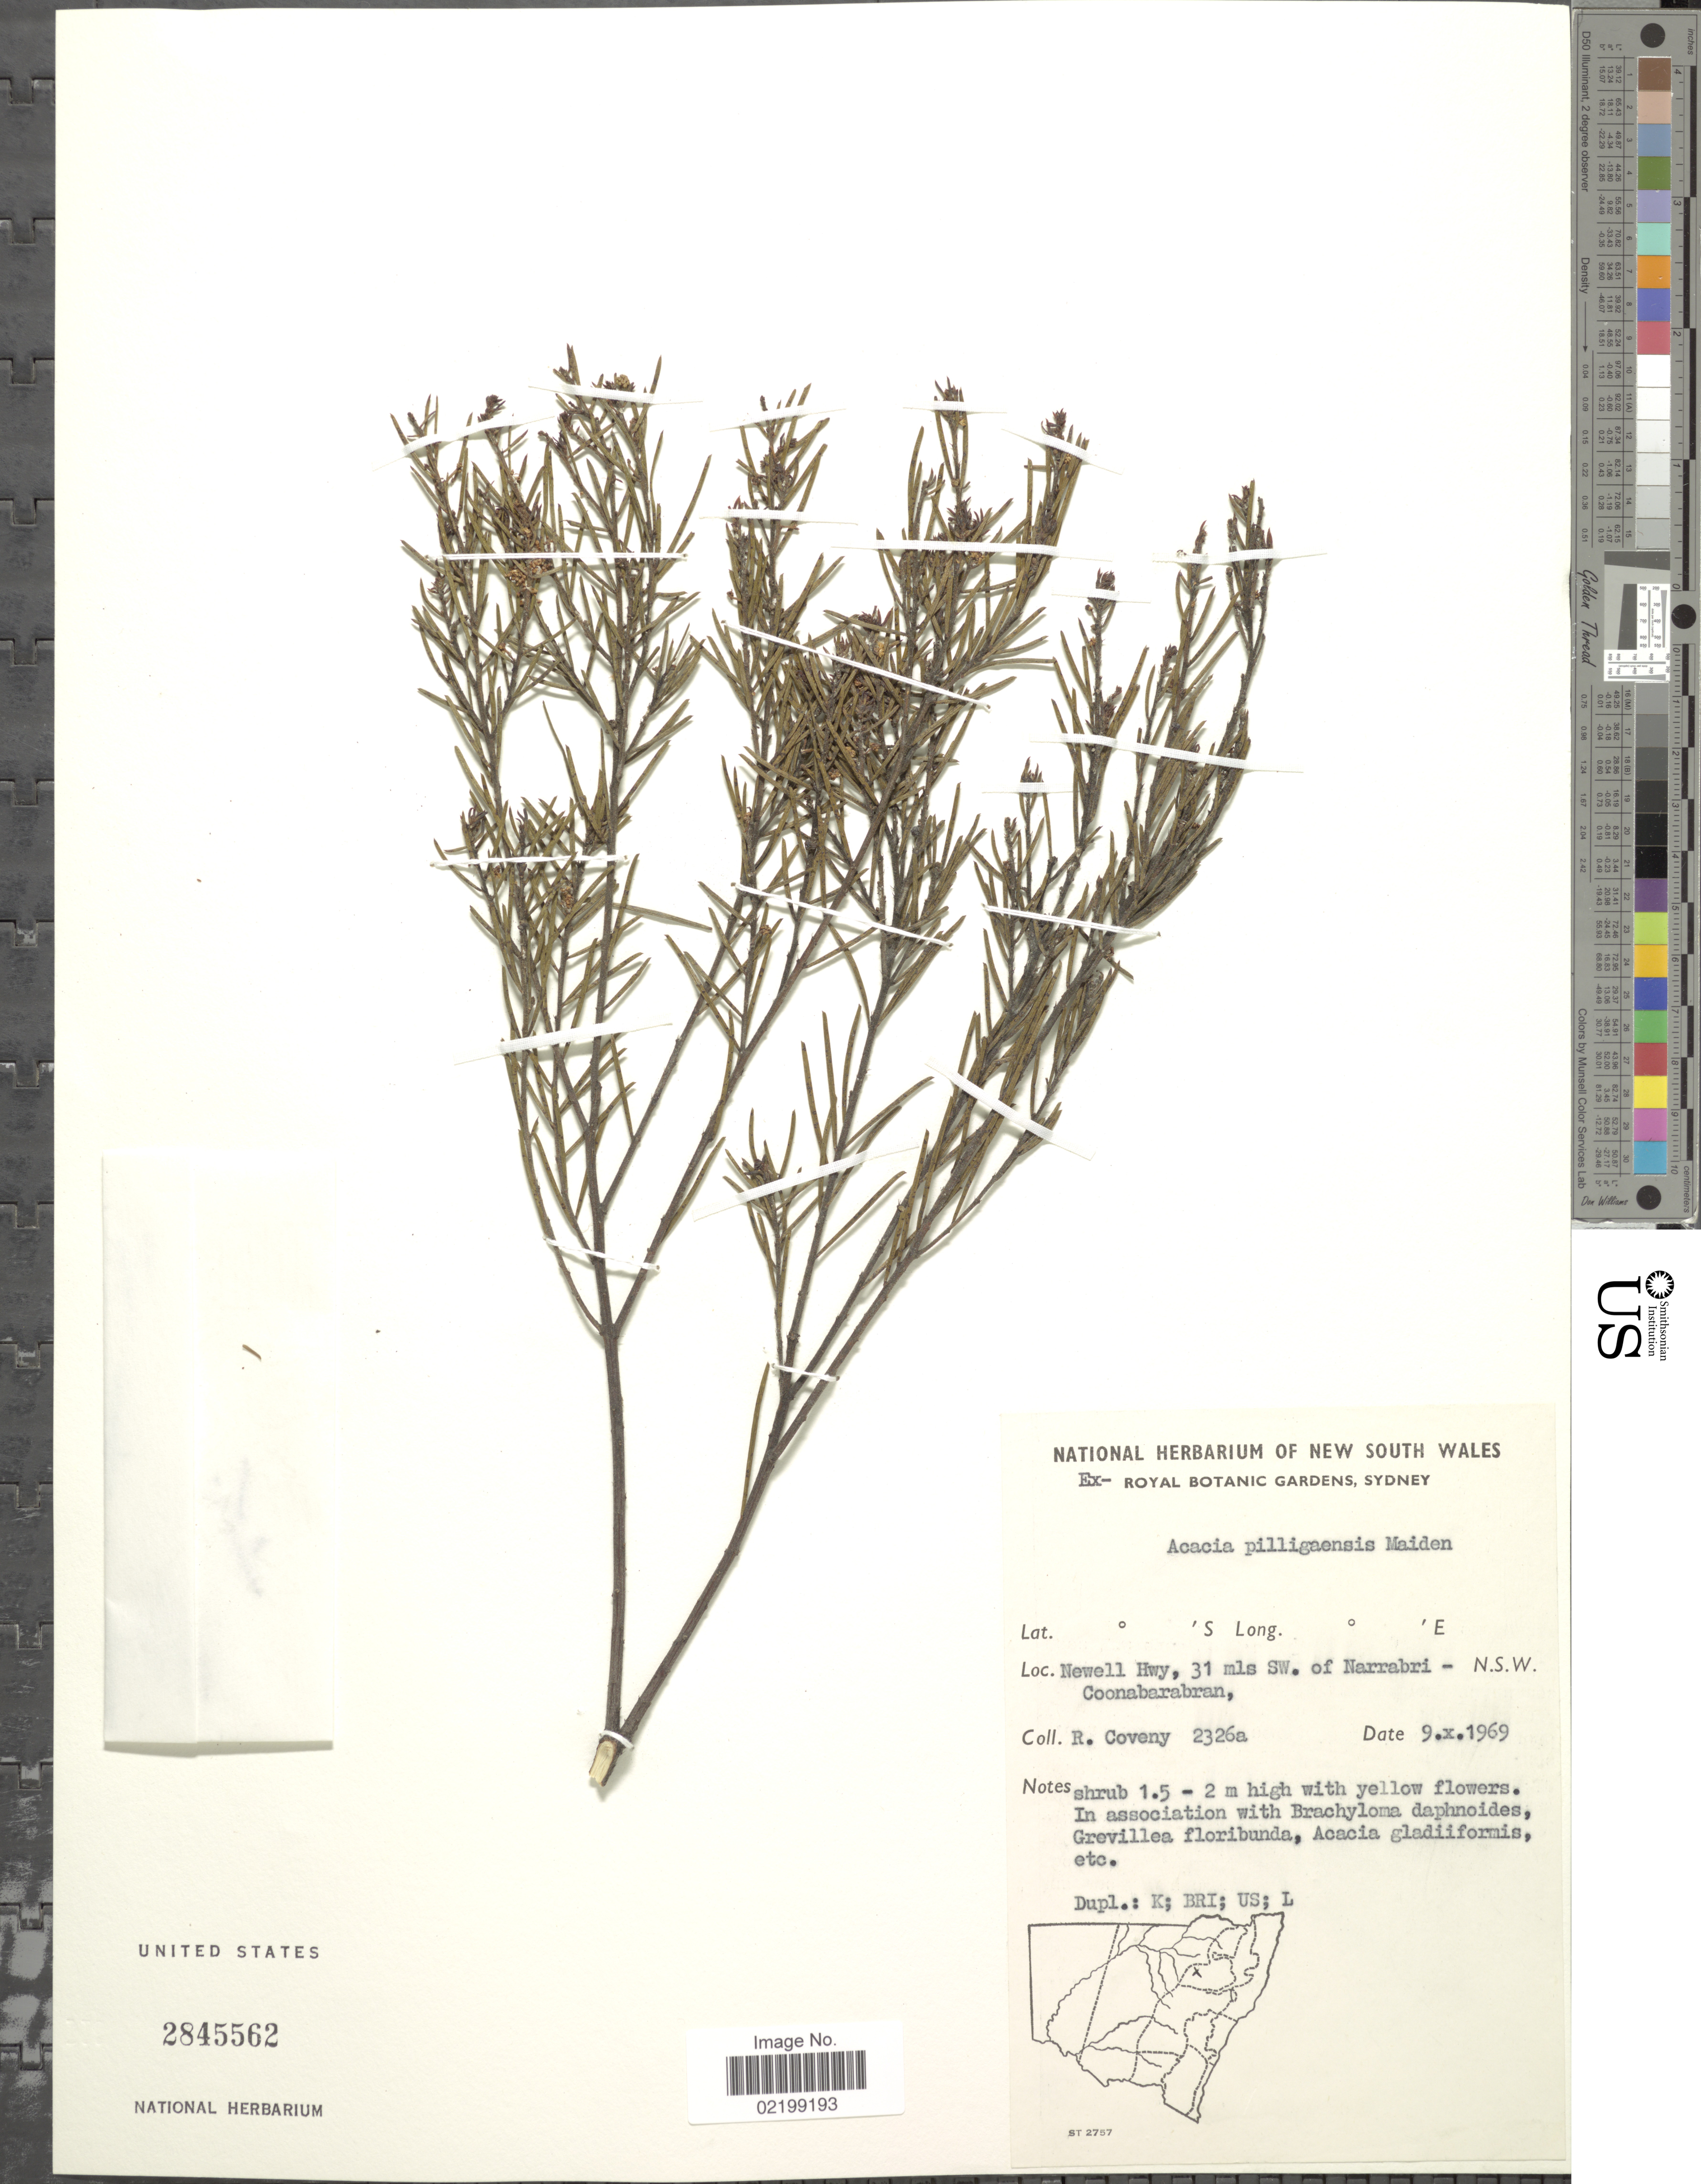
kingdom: Plantae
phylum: Tracheophyta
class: Magnoliopsida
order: Fabales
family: Fabaceae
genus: Acacia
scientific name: Acacia pilligaensis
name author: Maiden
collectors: R. Coveny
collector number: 2326a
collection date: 1969-10-09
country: Australia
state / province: New South Wales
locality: Newell Hwy, 31 mls SW. of Narrabri-Coonabarabran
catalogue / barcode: US 2845562